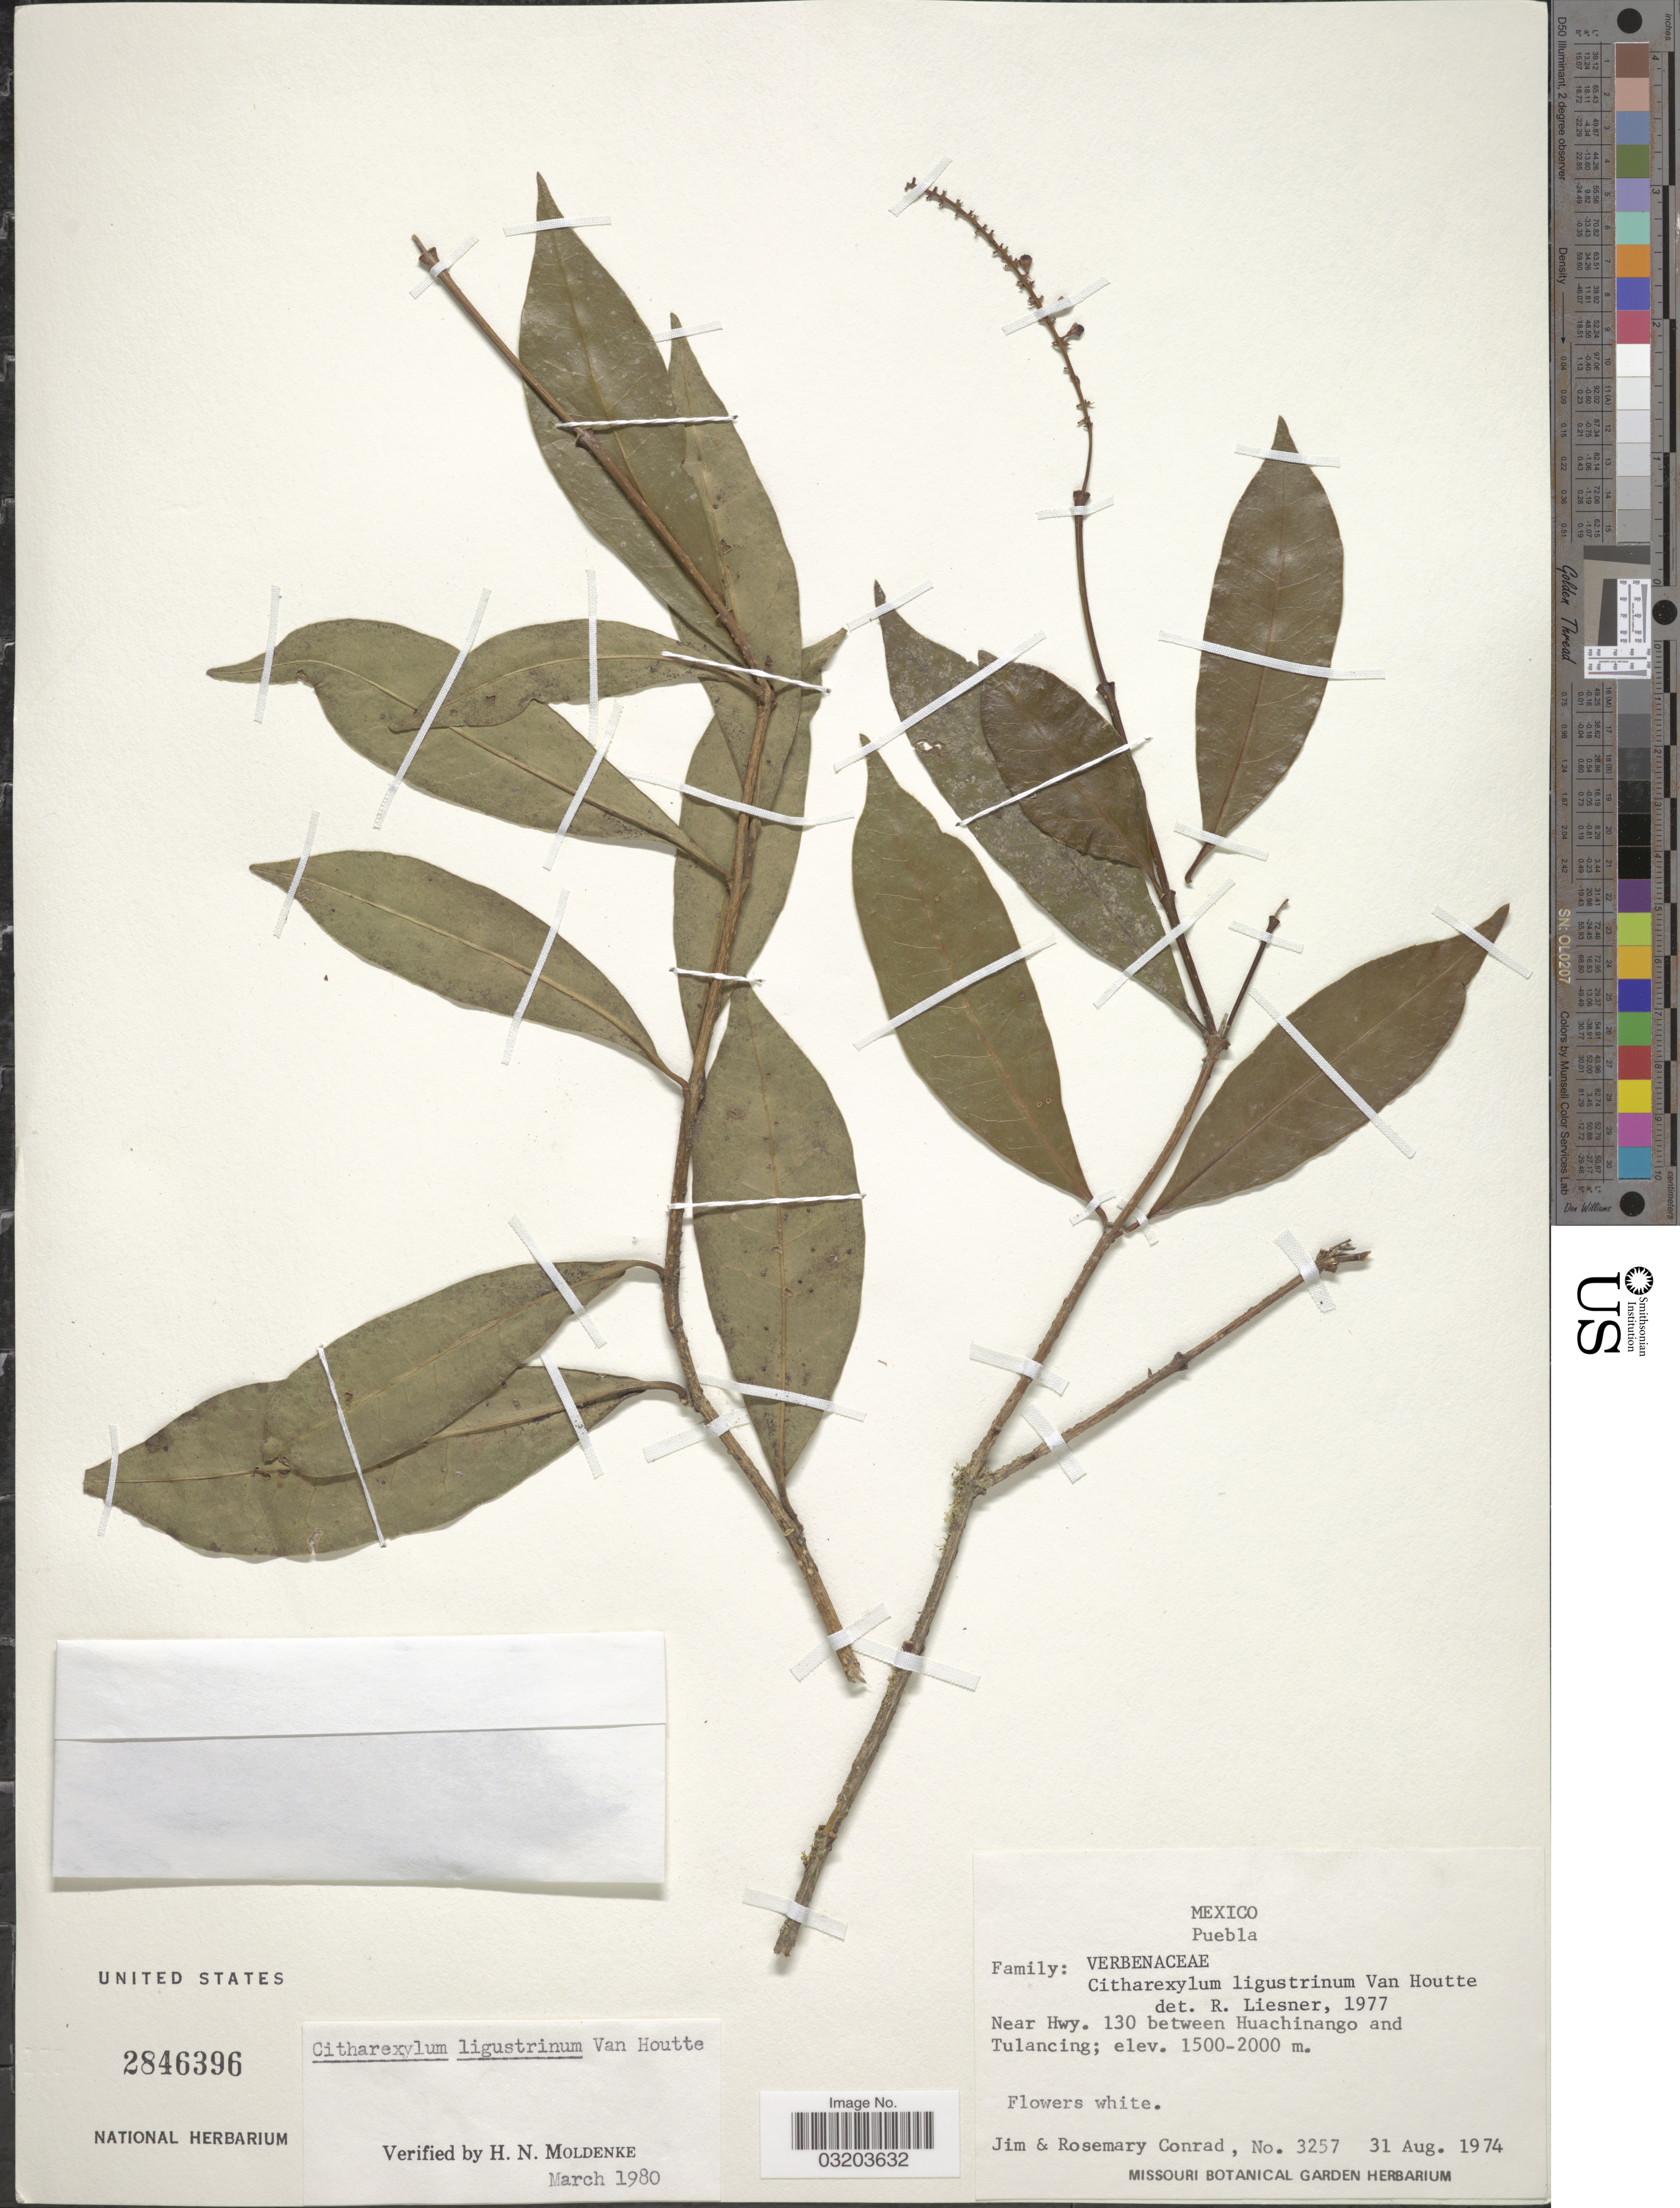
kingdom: Plantae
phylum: Tracheophyta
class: Magnoliopsida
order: Lamiales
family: Verbenaceae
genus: Citharexylum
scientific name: Citharexylum ligustrinum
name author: Van Houtte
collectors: J. Conrad & R. Conrad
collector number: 3257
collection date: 1974-08-31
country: Mexico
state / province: Puebla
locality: Near Hwy. 130 between Huachinango and Tulancing.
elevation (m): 1500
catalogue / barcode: US 2846396